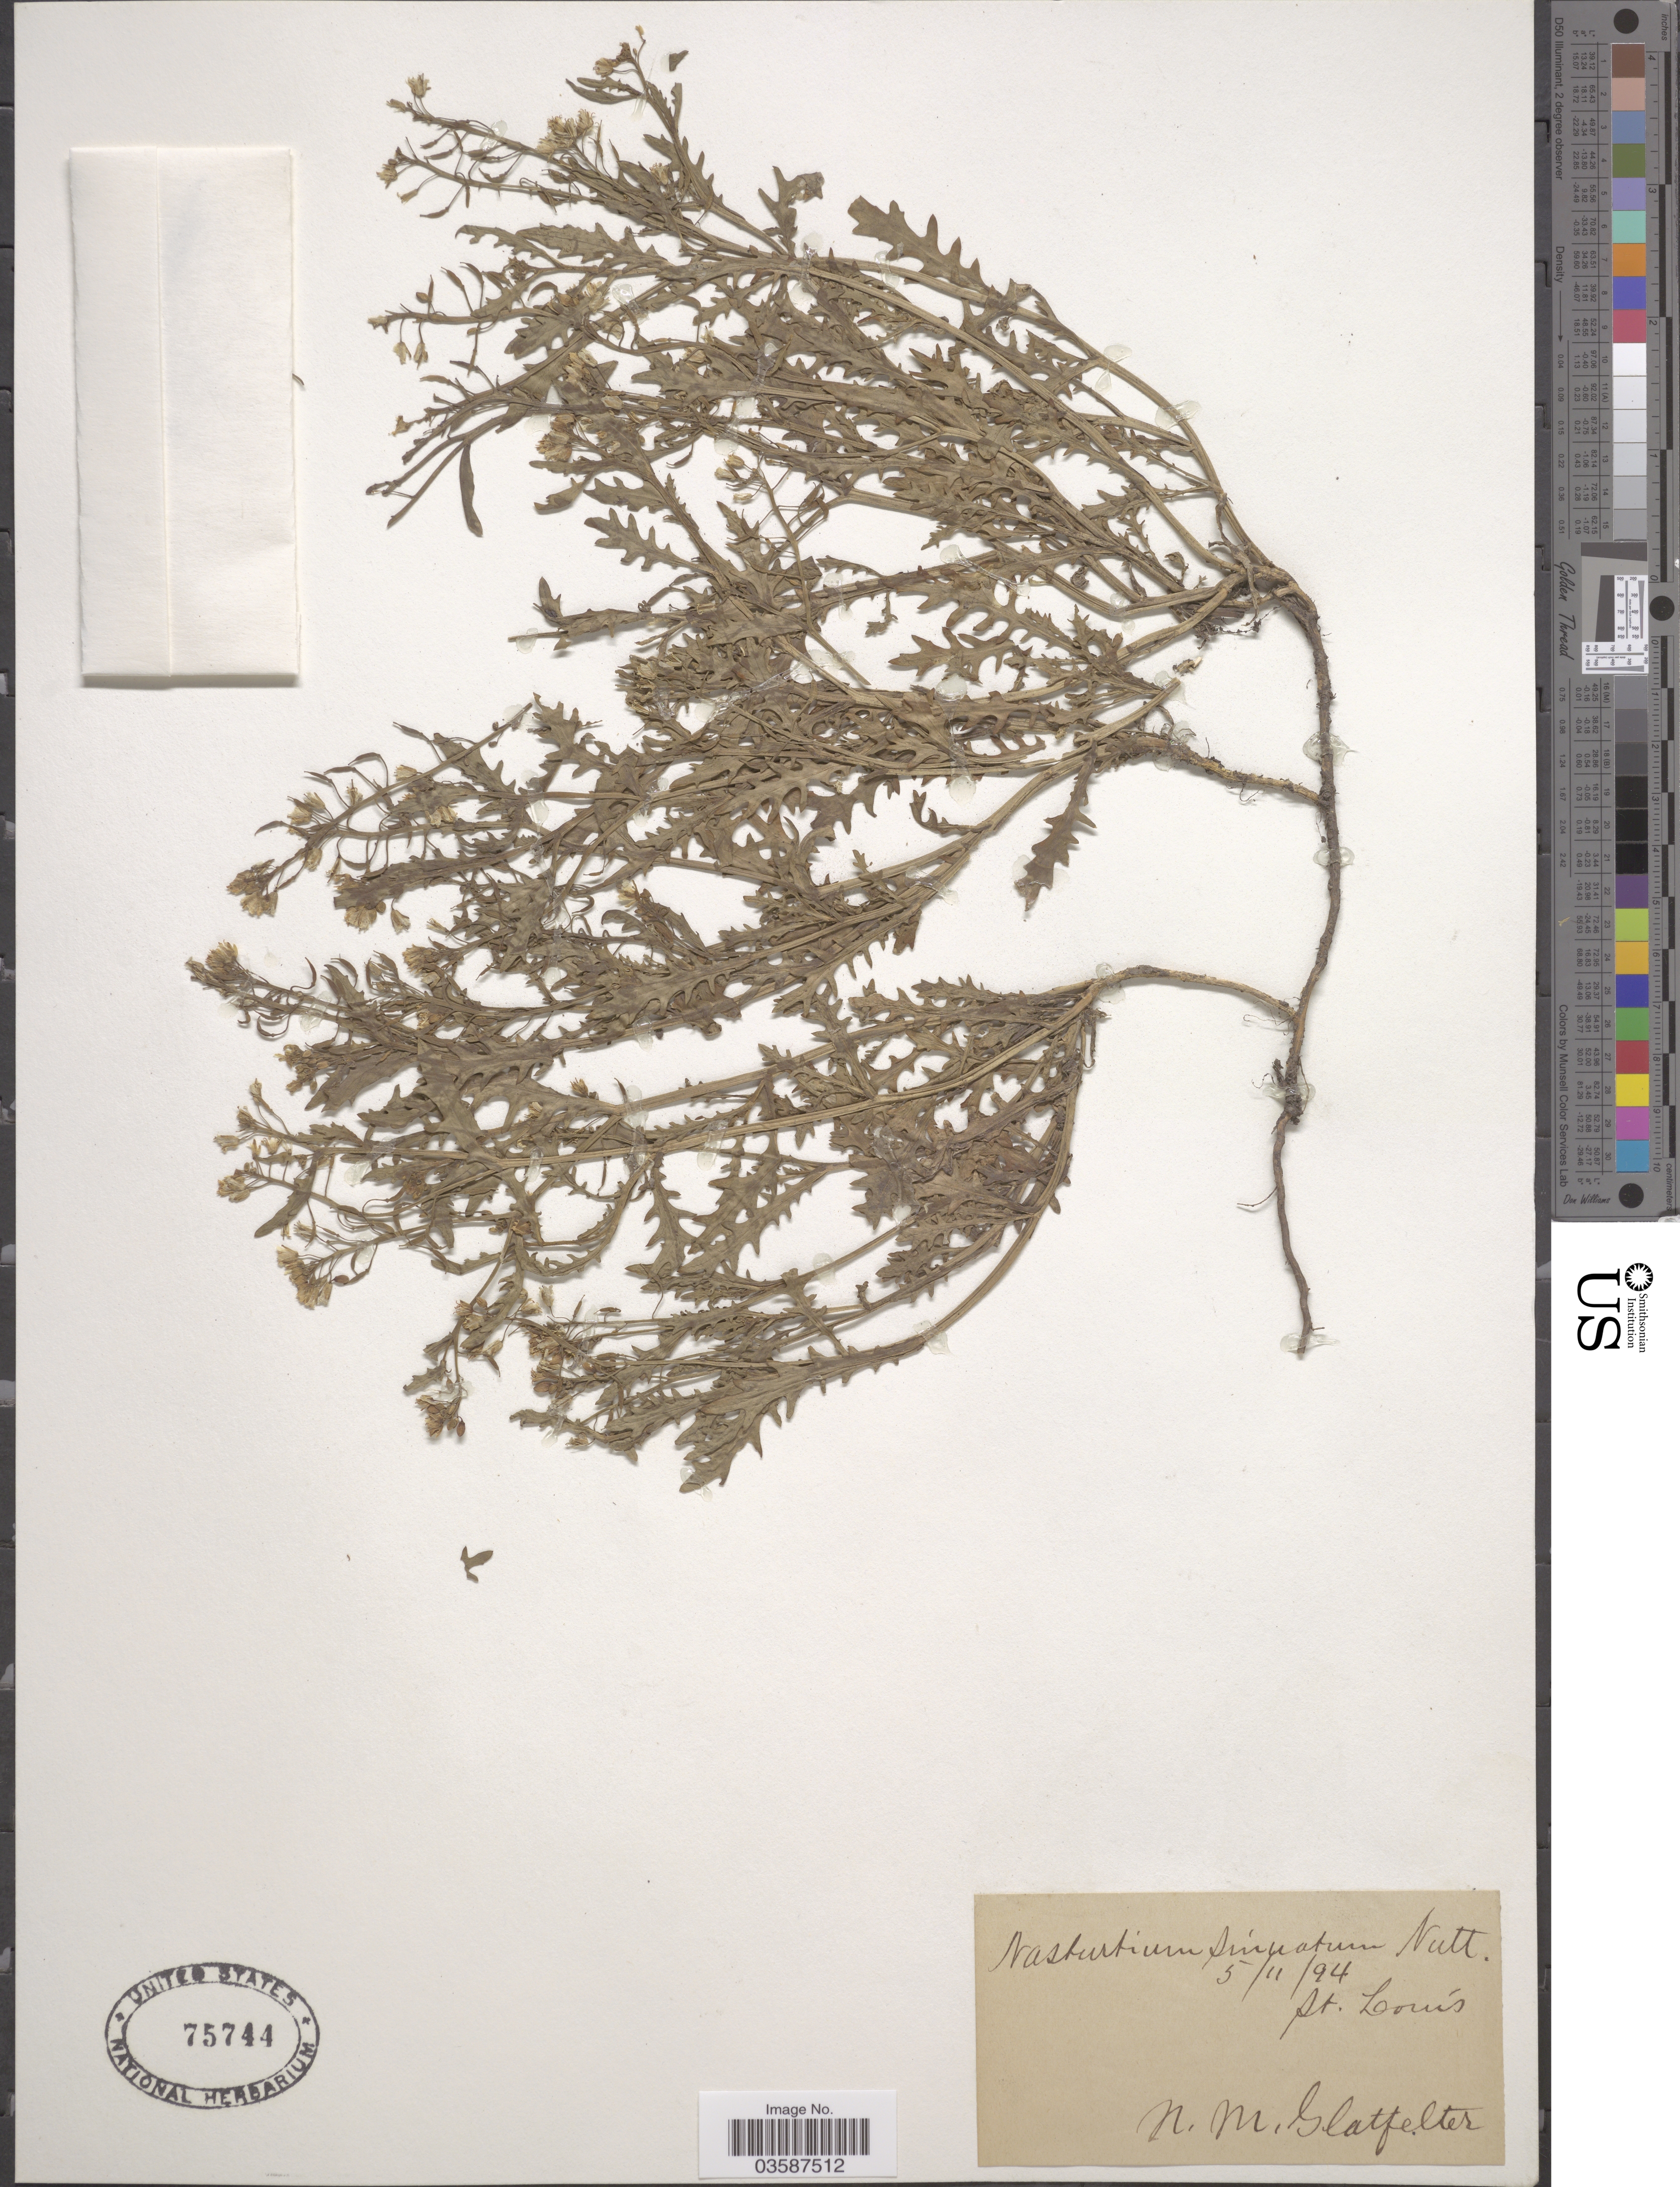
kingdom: Plantae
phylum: Tracheophyta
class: Magnoliopsida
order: Brassicales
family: Brassicaceae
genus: Rorippa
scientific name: Rorippa sinuata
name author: (Nutt.) Hitchc.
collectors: N. M. Glatfelter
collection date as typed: Transcribed d/m/y: 11/5/94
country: United States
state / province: Missouri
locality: St. Louis.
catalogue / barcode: US 75744